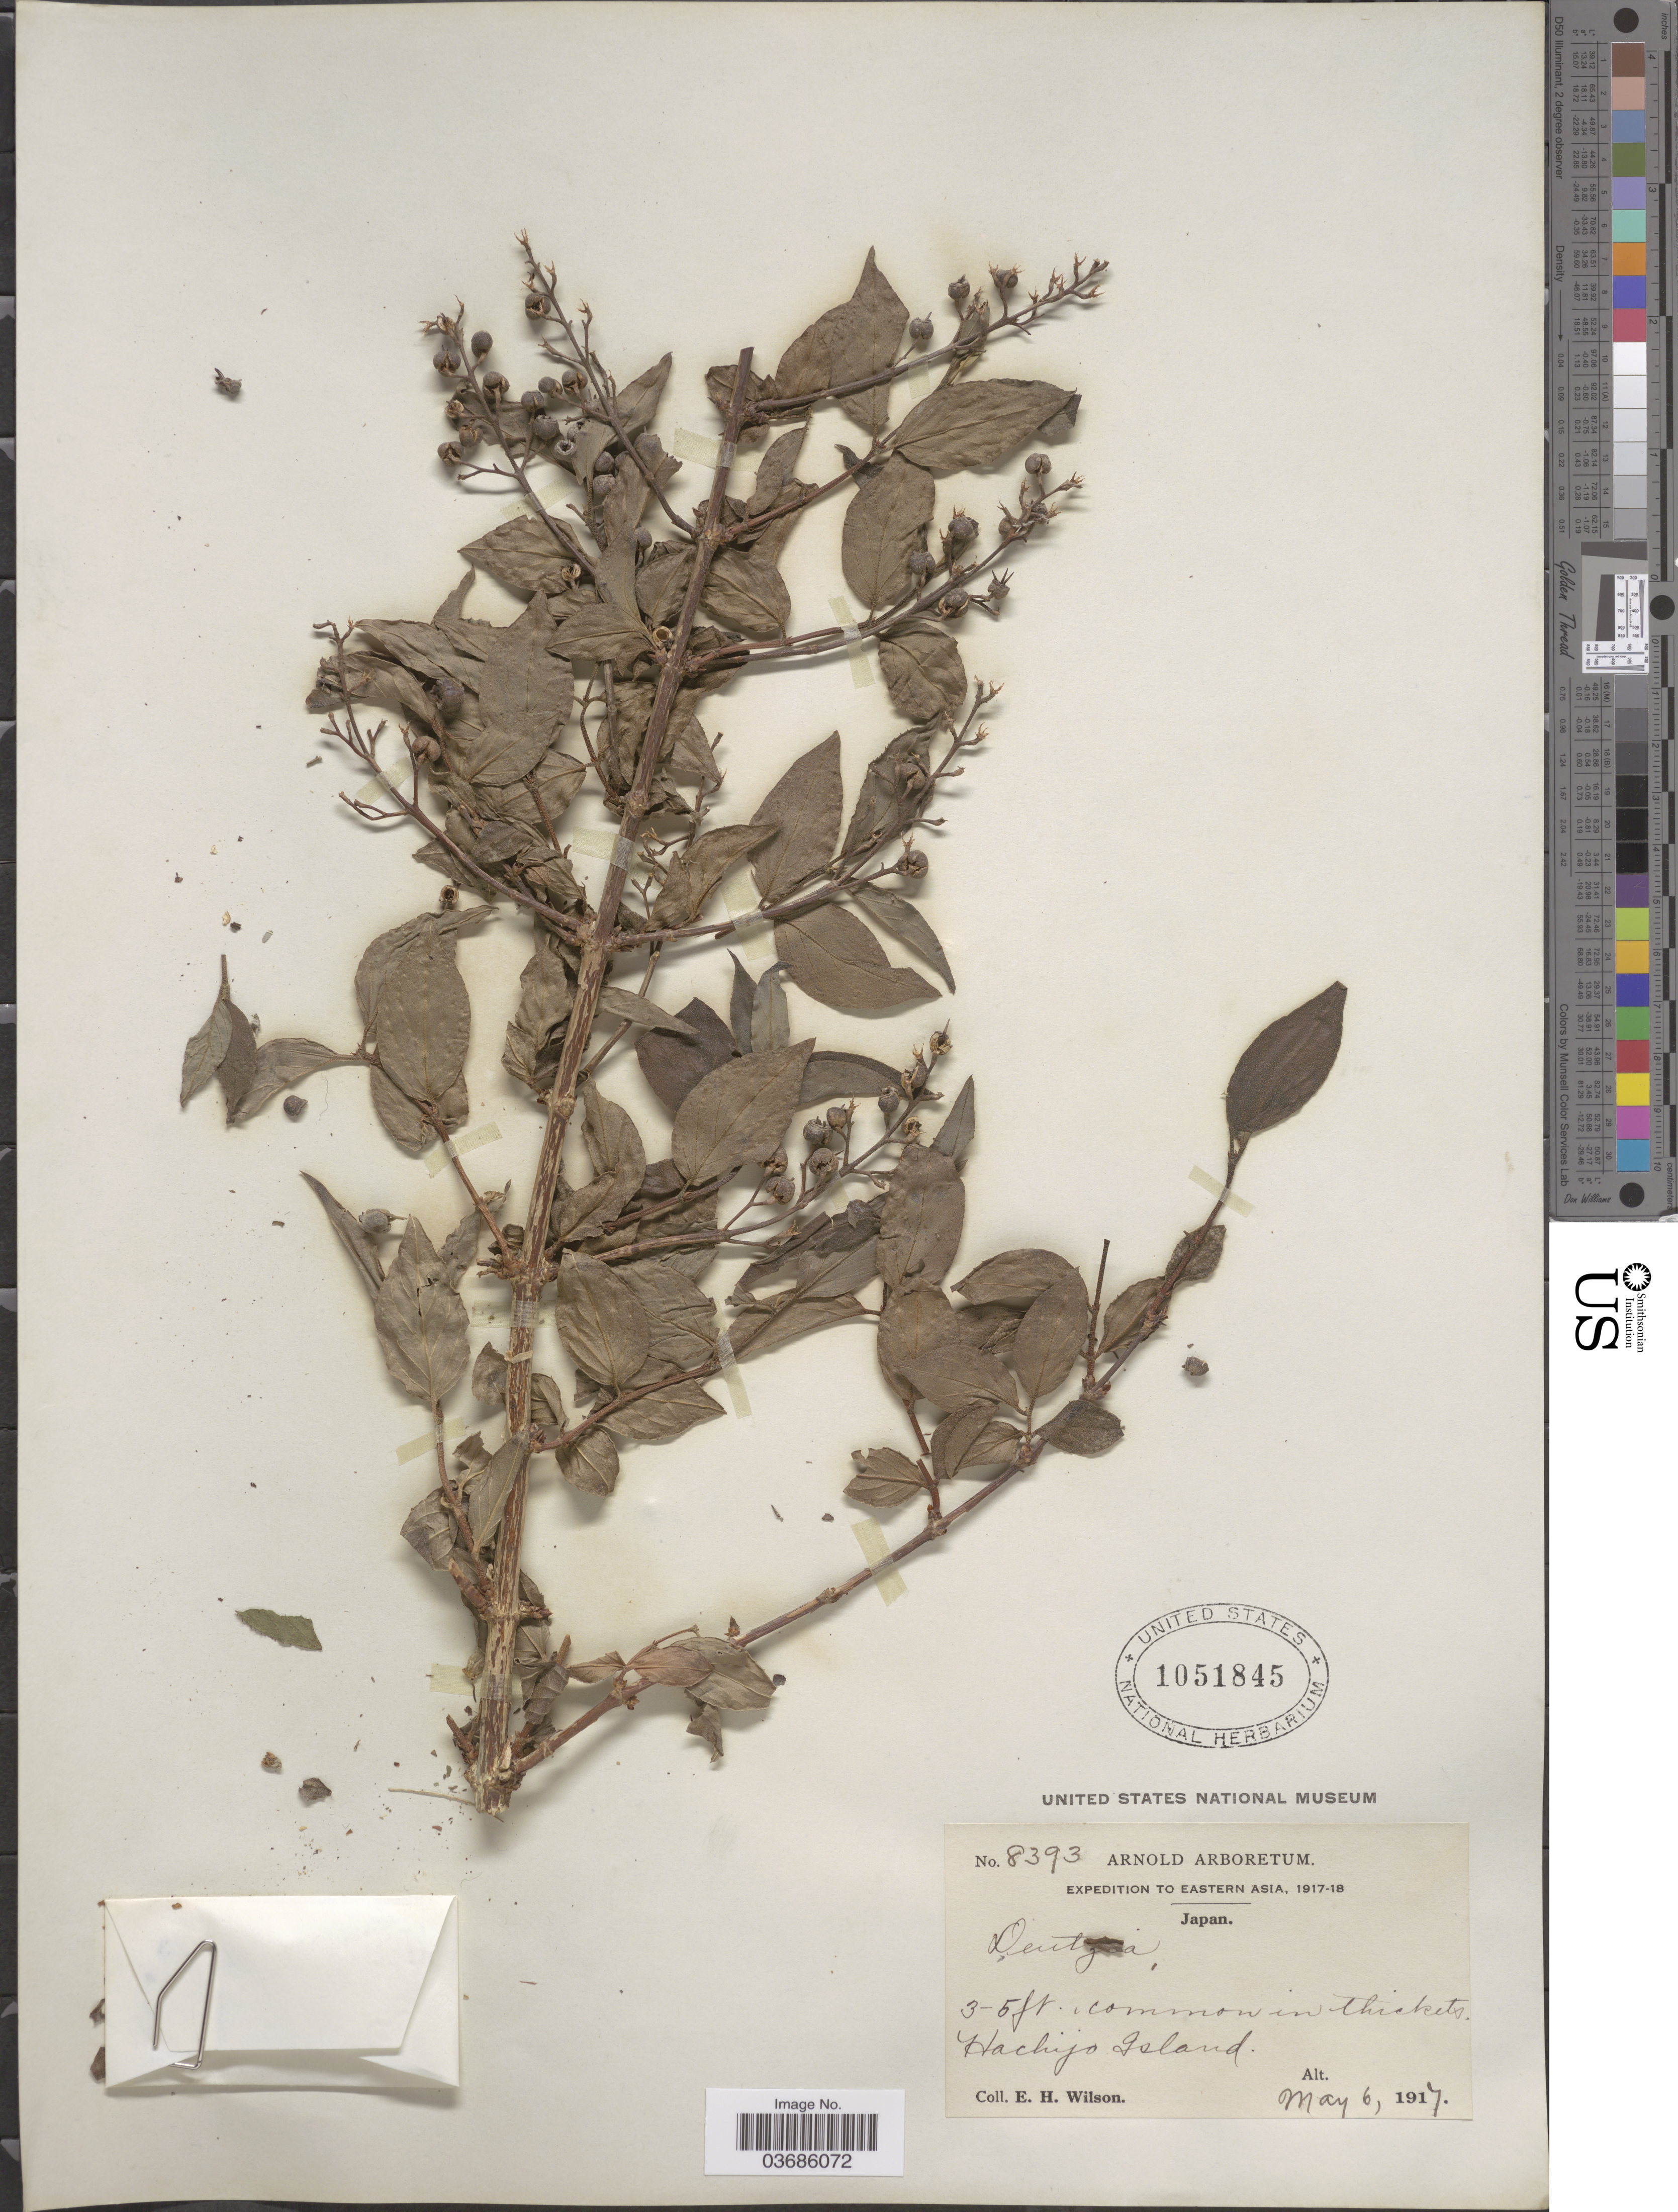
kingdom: Plantae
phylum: Tracheophyta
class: Magnoliopsida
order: Cornales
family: Hydrangeaceae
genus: Deutzia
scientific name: Deutzia sp.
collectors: E. Wilson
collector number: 8393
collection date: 1917-05-06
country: Japan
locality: Expedition to Eastern Asia, 1917-18. Hachijo Island.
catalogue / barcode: US 1051845